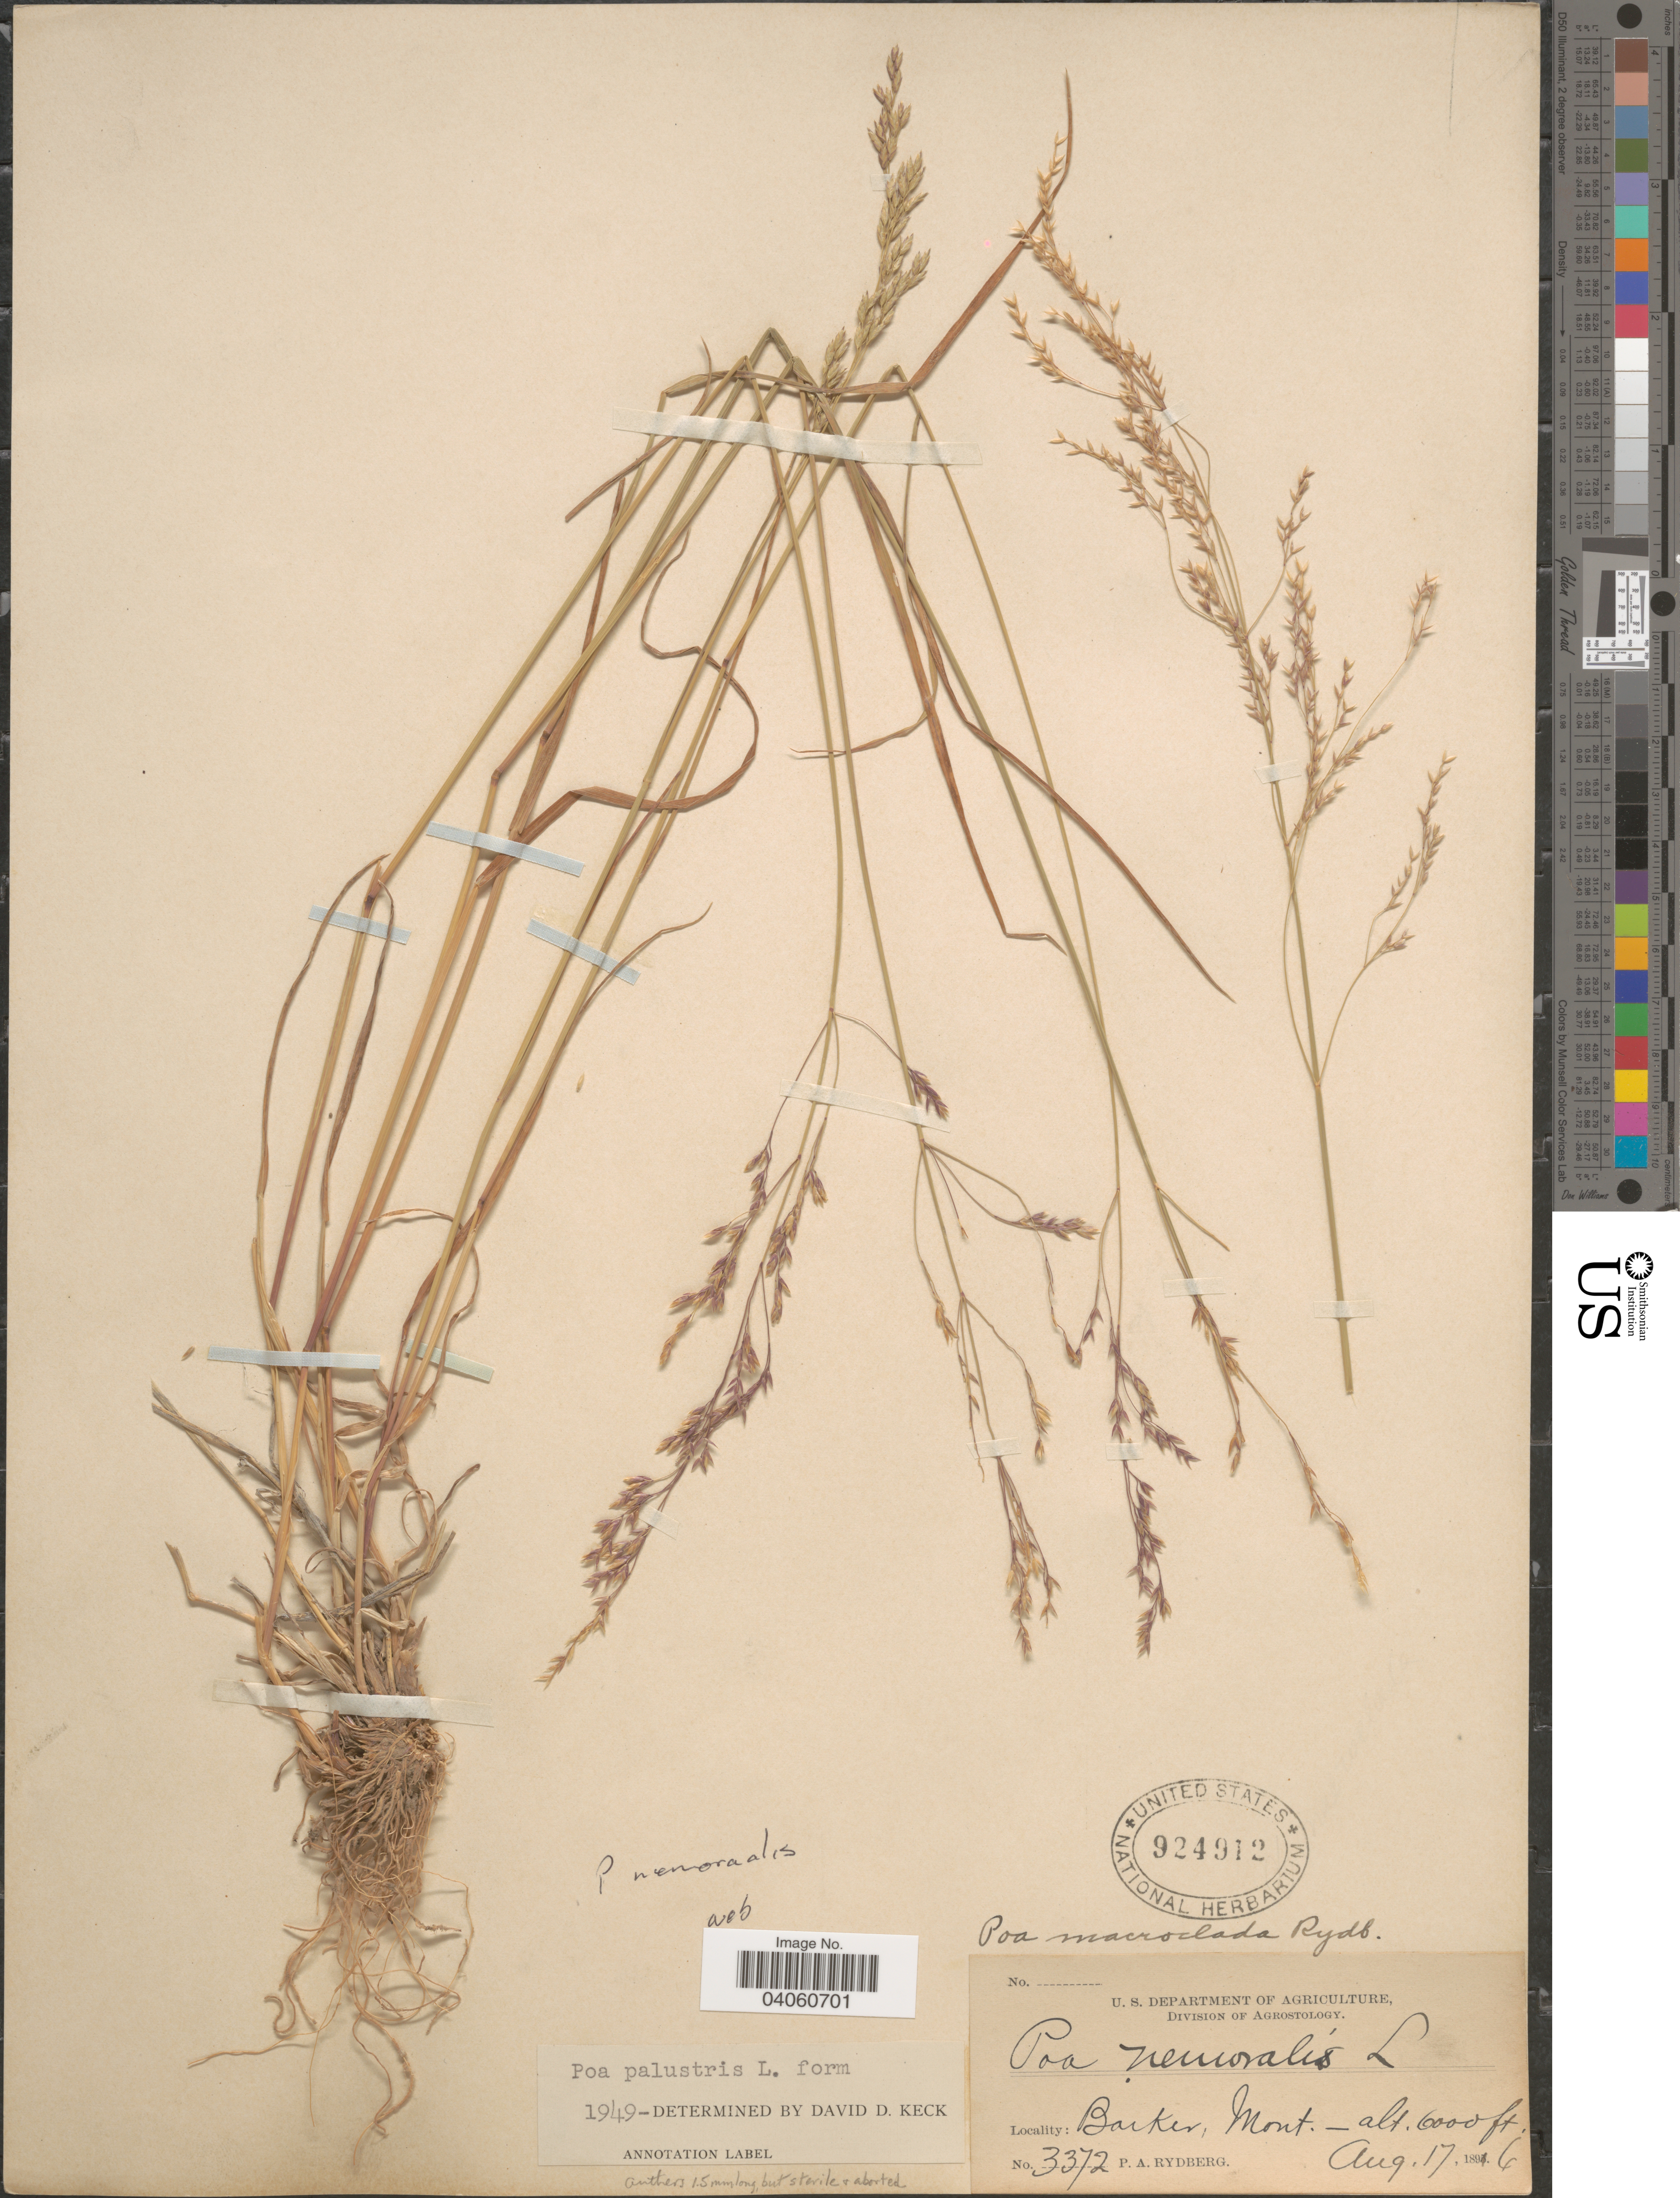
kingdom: Plantae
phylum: Tracheophyta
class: Liliopsida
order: Poales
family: Poaceae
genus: Poa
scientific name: Poa nemoralis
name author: L.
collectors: P. A. Rydberg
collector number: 3372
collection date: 1896-08-17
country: United States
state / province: Montana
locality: Barker.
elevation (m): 1829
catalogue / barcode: US 924912